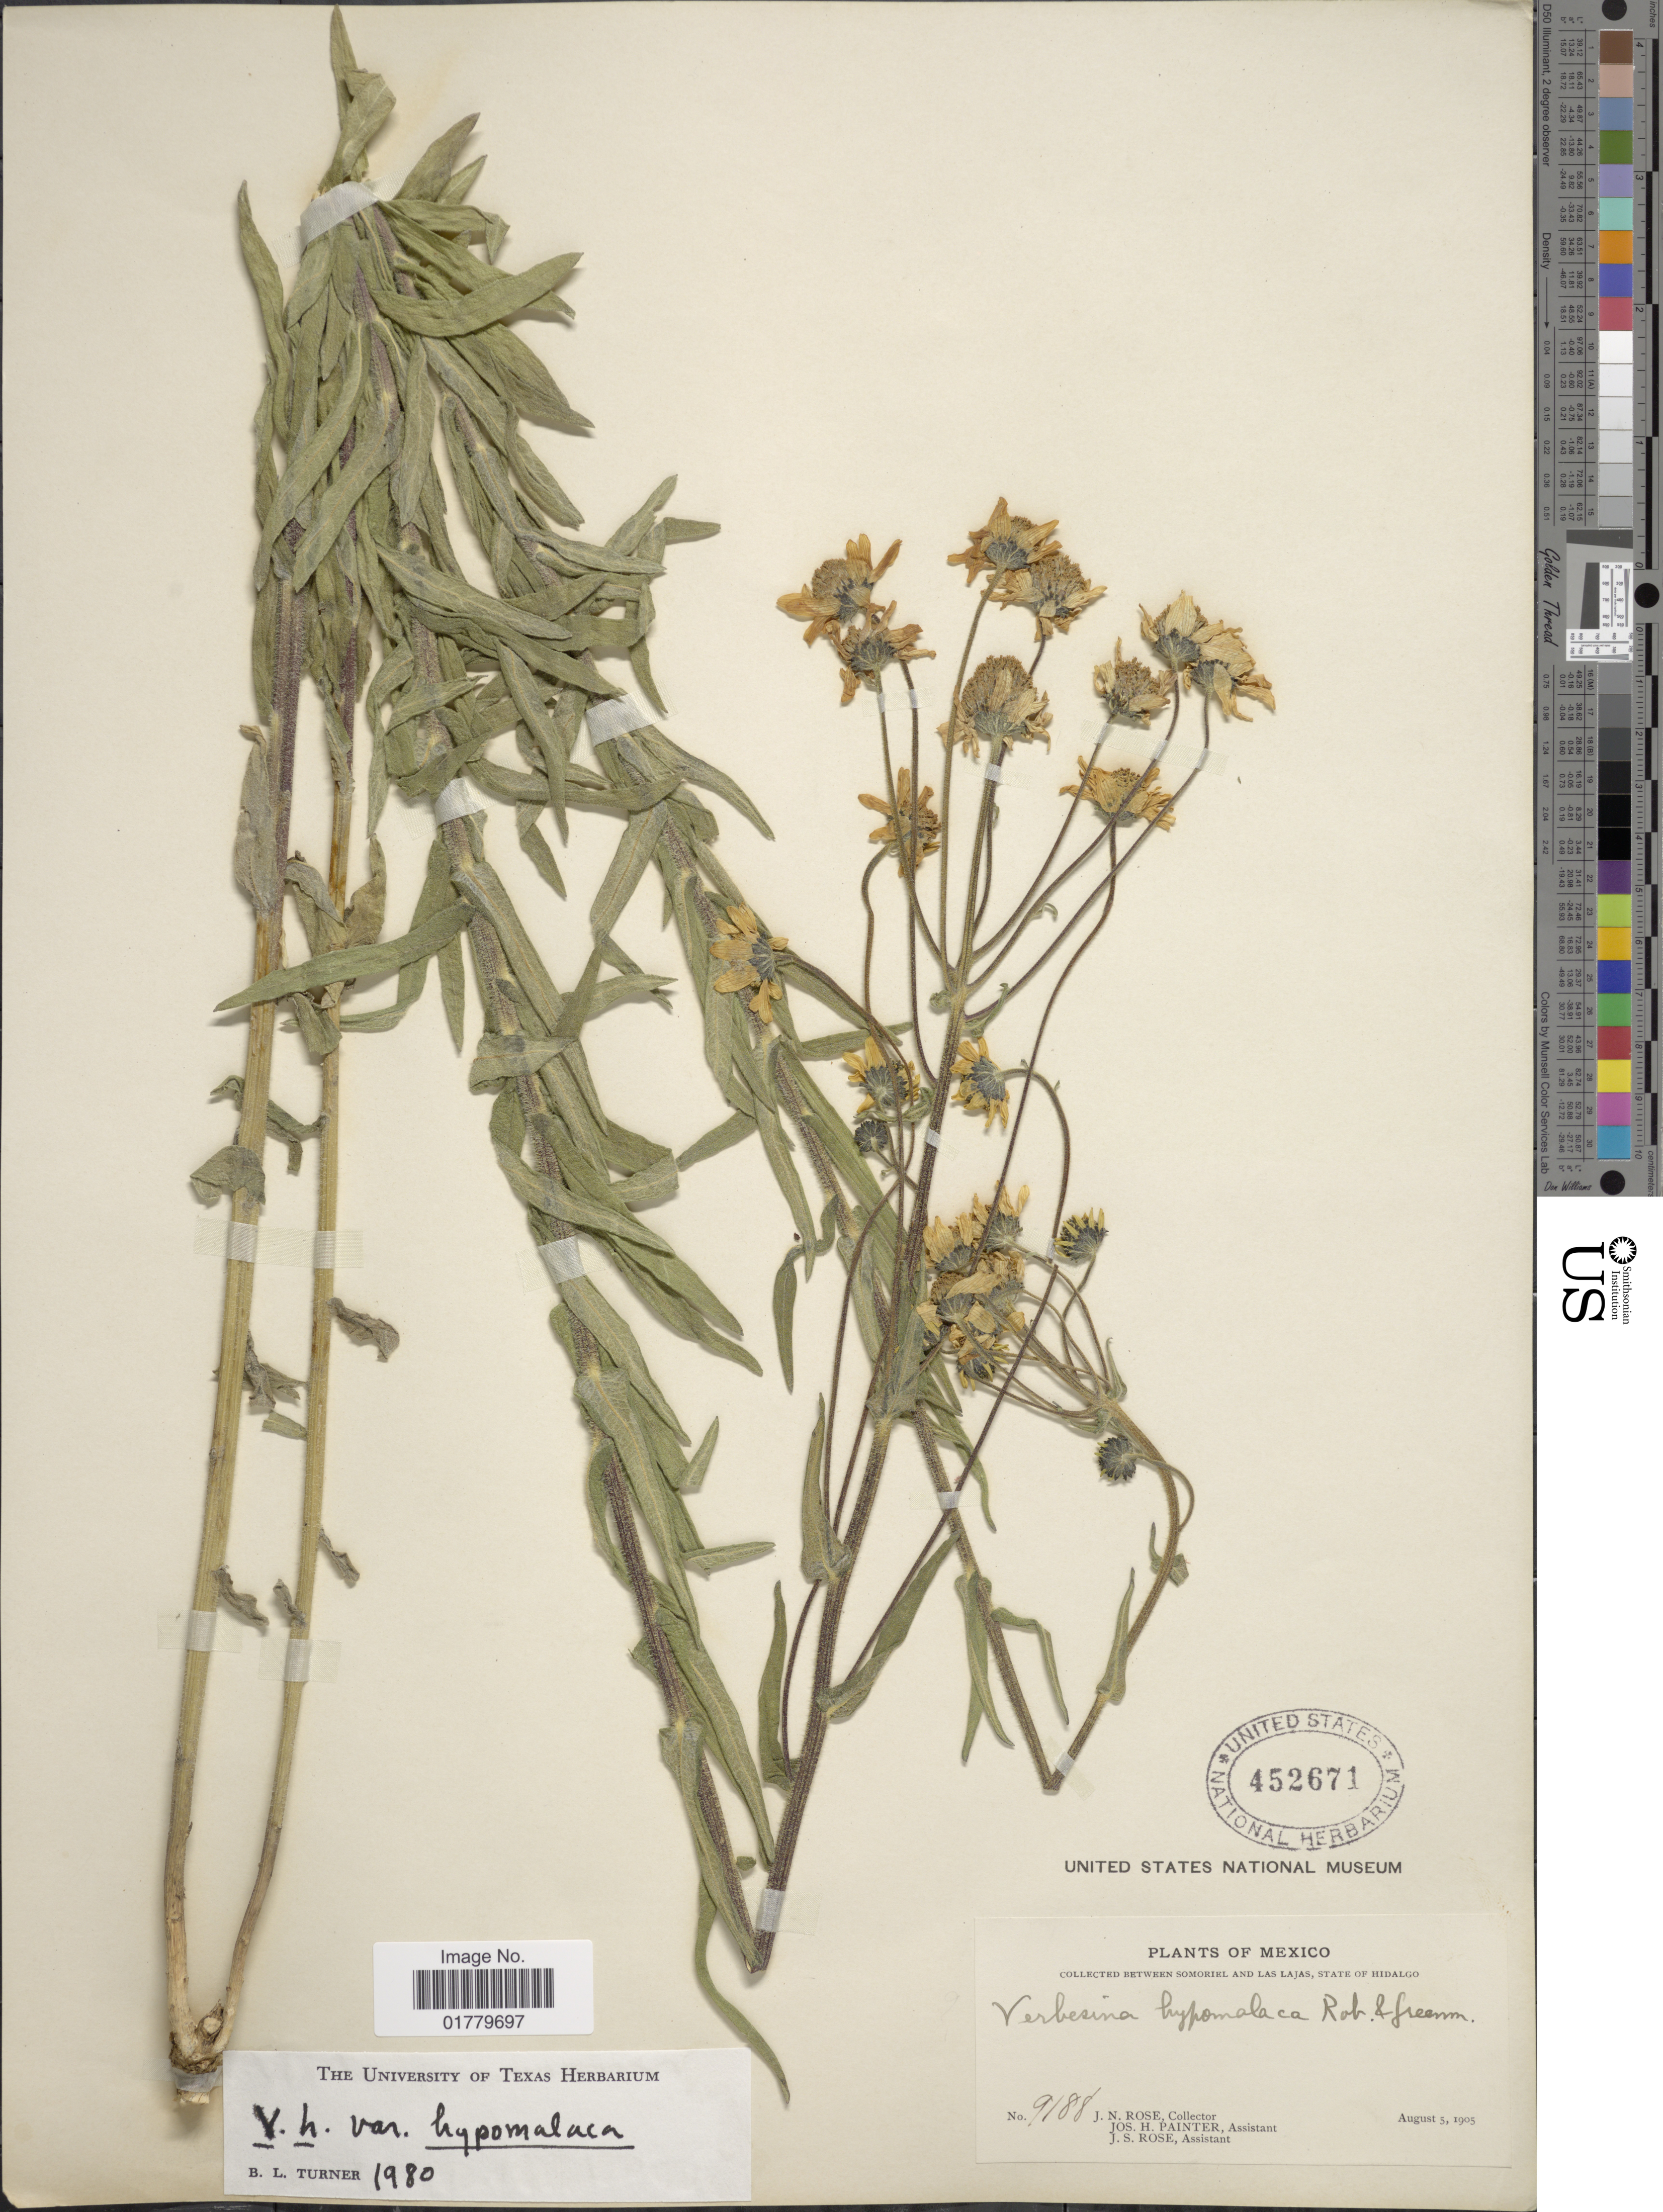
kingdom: Plantae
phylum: Tracheophyta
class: Magnoliopsida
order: Asterales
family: Asteraceae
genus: Verbesina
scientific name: Verbesina hypomalaca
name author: B.L. Rob. & Greenm.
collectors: J. N. Rose, J. H. Painter & J. S. Rose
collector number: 9188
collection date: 1905-08-05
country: Mexico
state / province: Hidalgo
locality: Between Somriel and Las Lajas, State of Hidalgo.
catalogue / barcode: US 452671